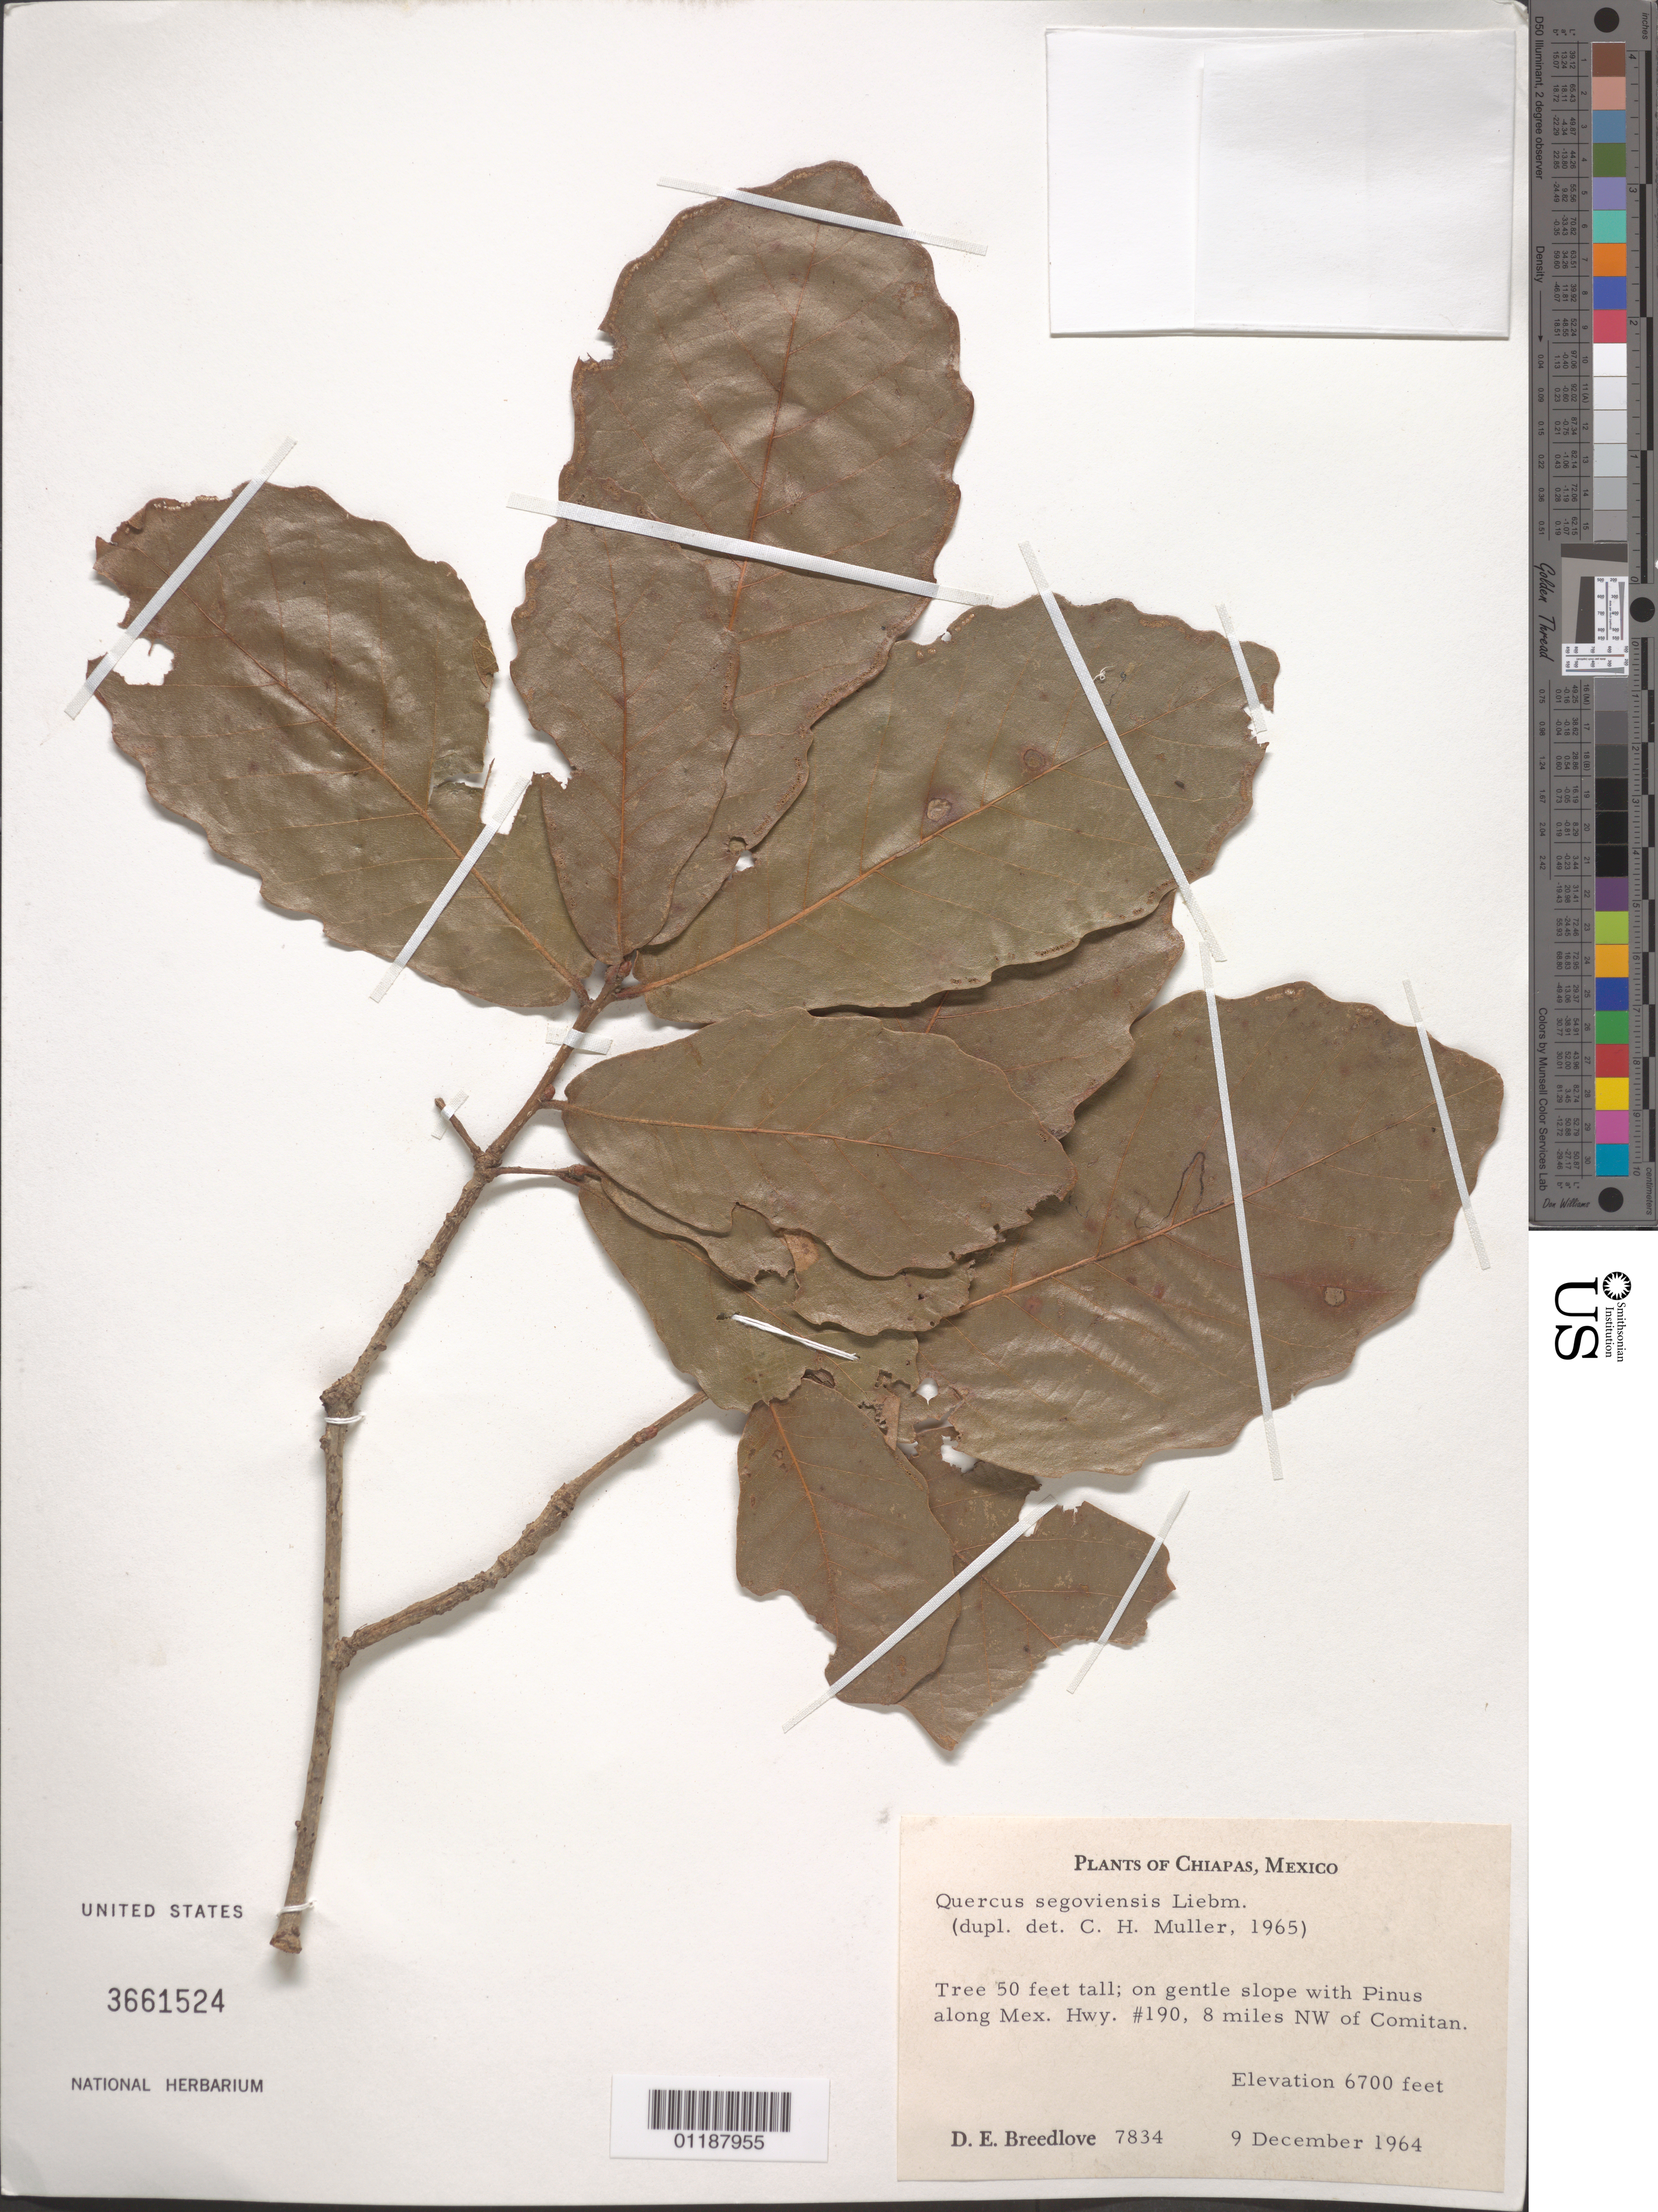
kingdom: Plantae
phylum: Tracheophyta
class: Magnoliopsida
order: Fagales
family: Fagaceae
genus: Quercus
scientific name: Quercus segoviensis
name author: Liebm.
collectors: D. E. Breedlove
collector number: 7834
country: Mexico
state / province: Chiapas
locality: Along Mexican Hwy #190, NW of Comitan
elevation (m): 2042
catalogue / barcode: US 3661524